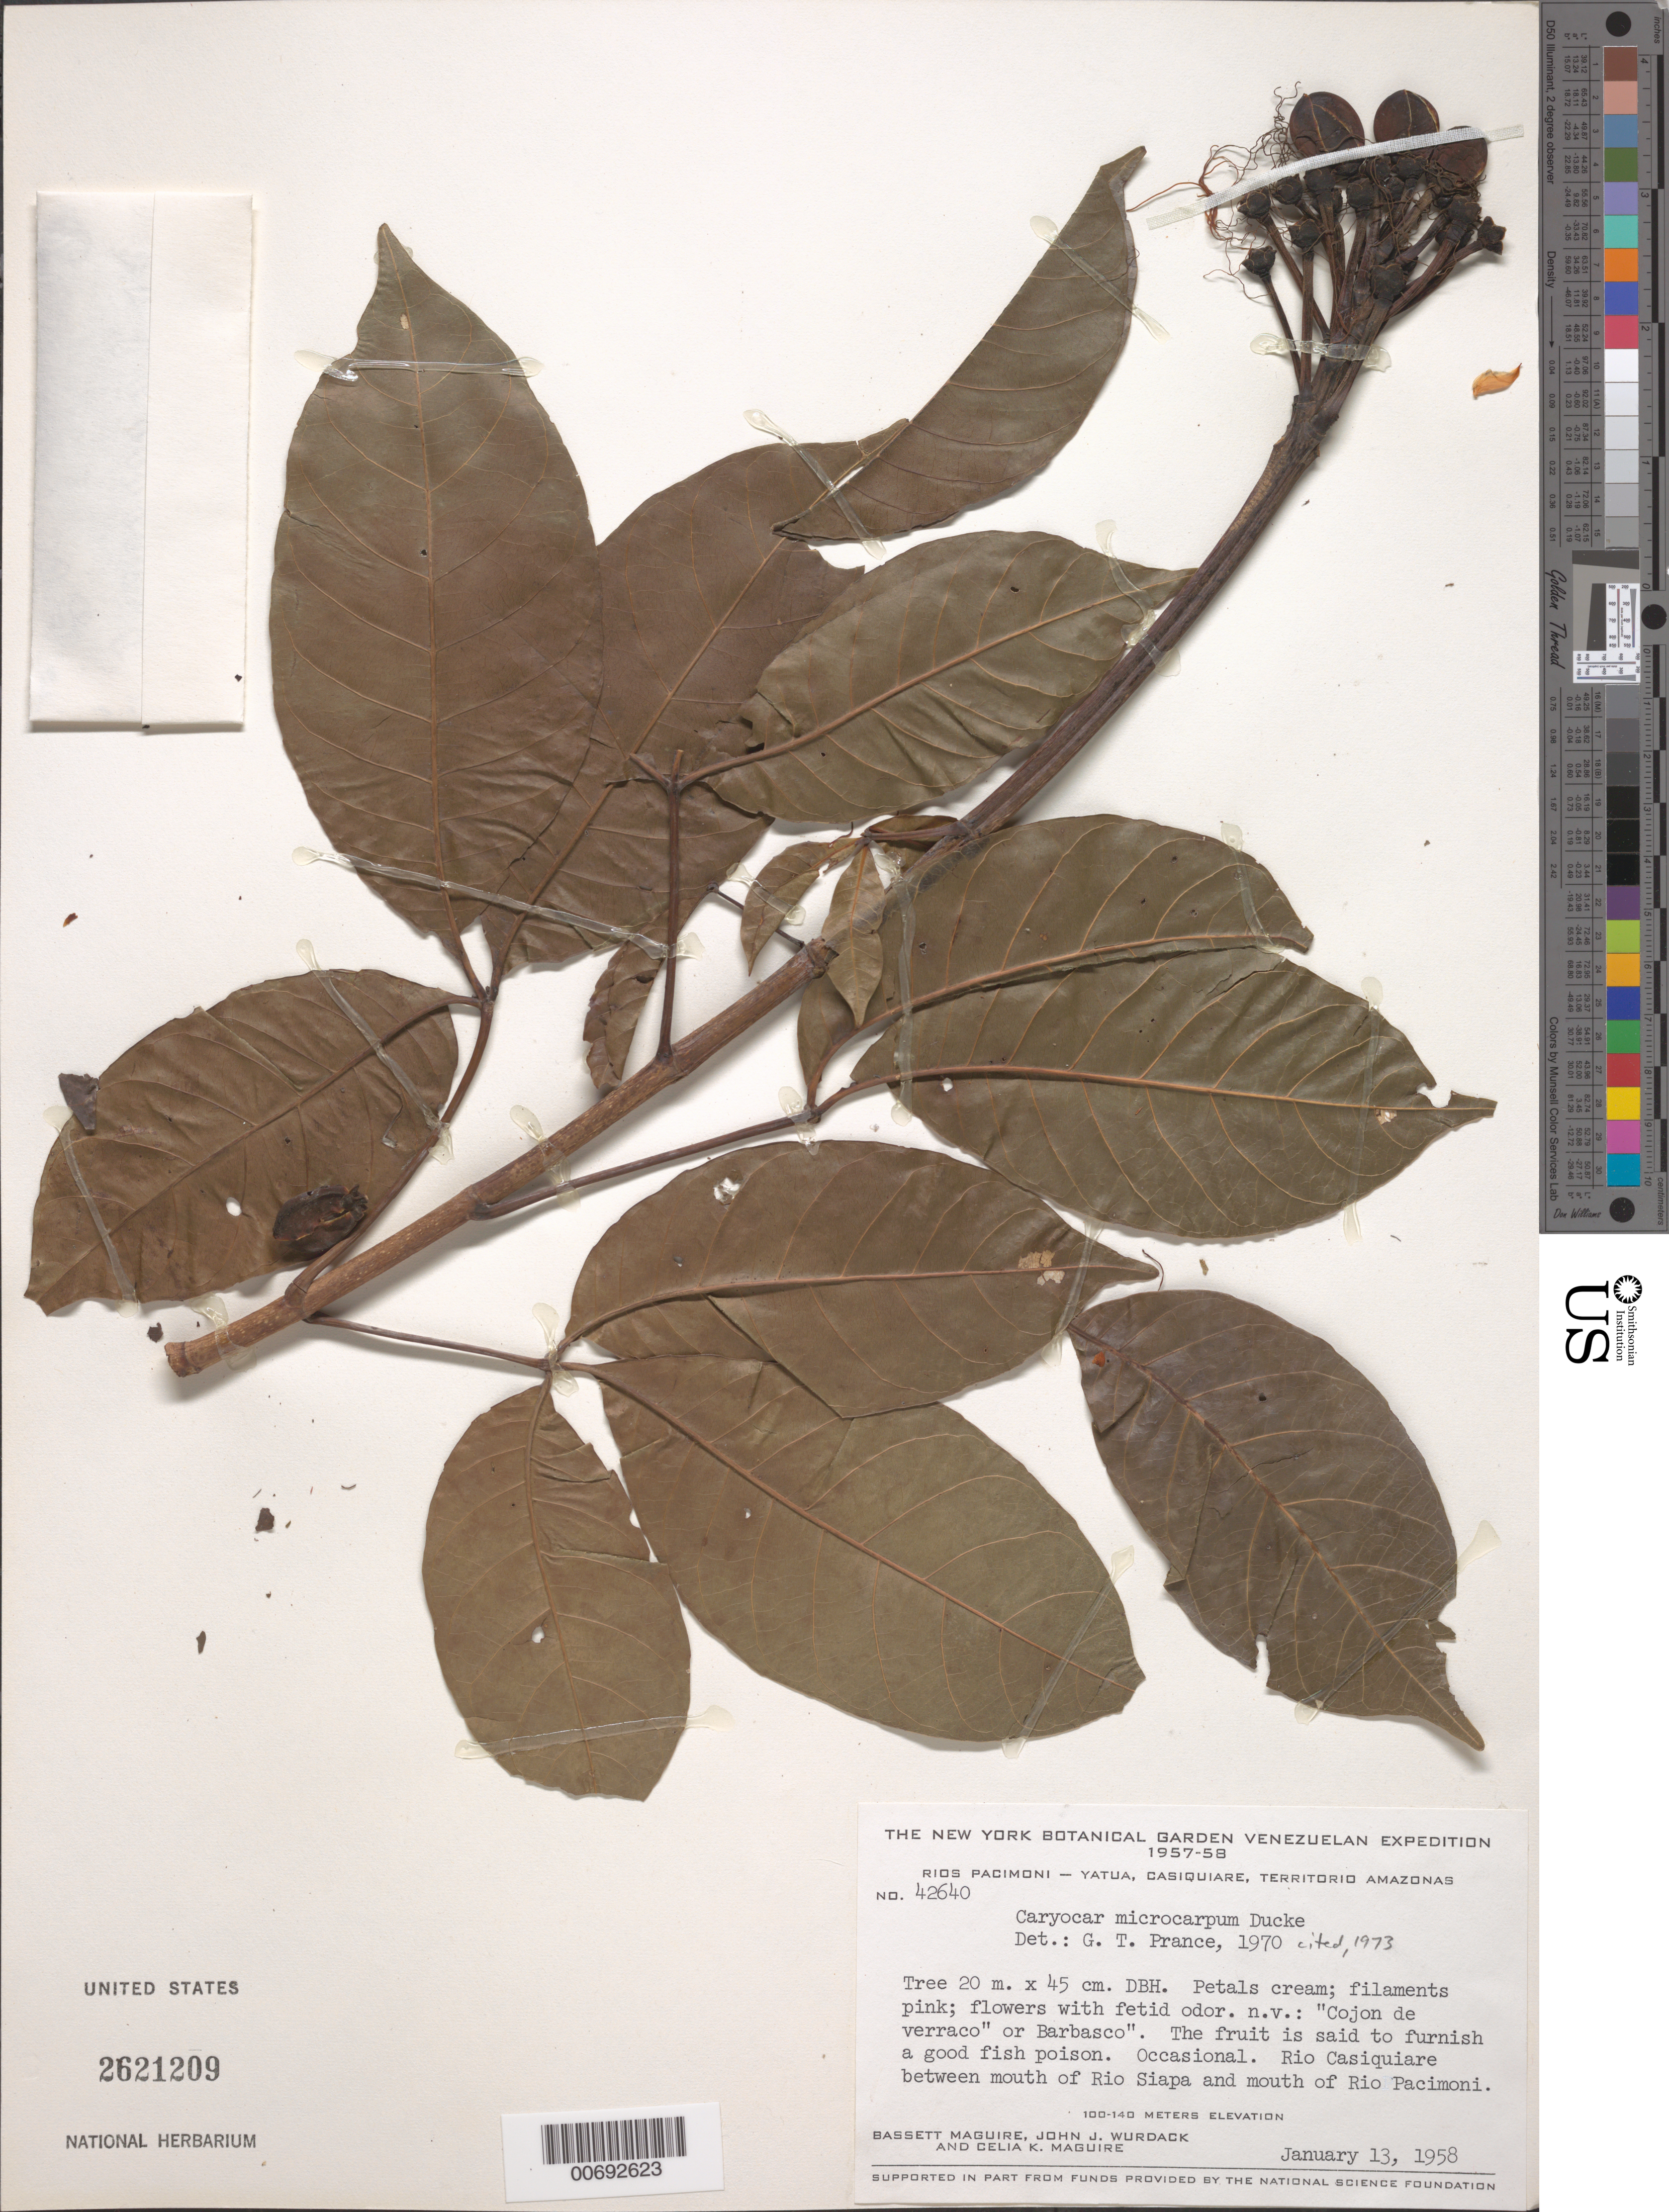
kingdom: Plantae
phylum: Tracheophyta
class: Magnoliopsida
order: Malpighiales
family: Caryocaraceae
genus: Caryocar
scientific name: Caryocar microcarpum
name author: Ducke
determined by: Prance, G. T.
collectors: B. Maguire, J. J. Wurdack & C. K. Maguire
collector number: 42640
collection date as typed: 13-Jan-58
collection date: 1958-01-13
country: Venezuela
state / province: Amazonas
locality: Río Casiquiare, betw. mouth of Río Siapa & mouth of Río Pacimoni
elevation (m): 100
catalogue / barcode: US 2621209